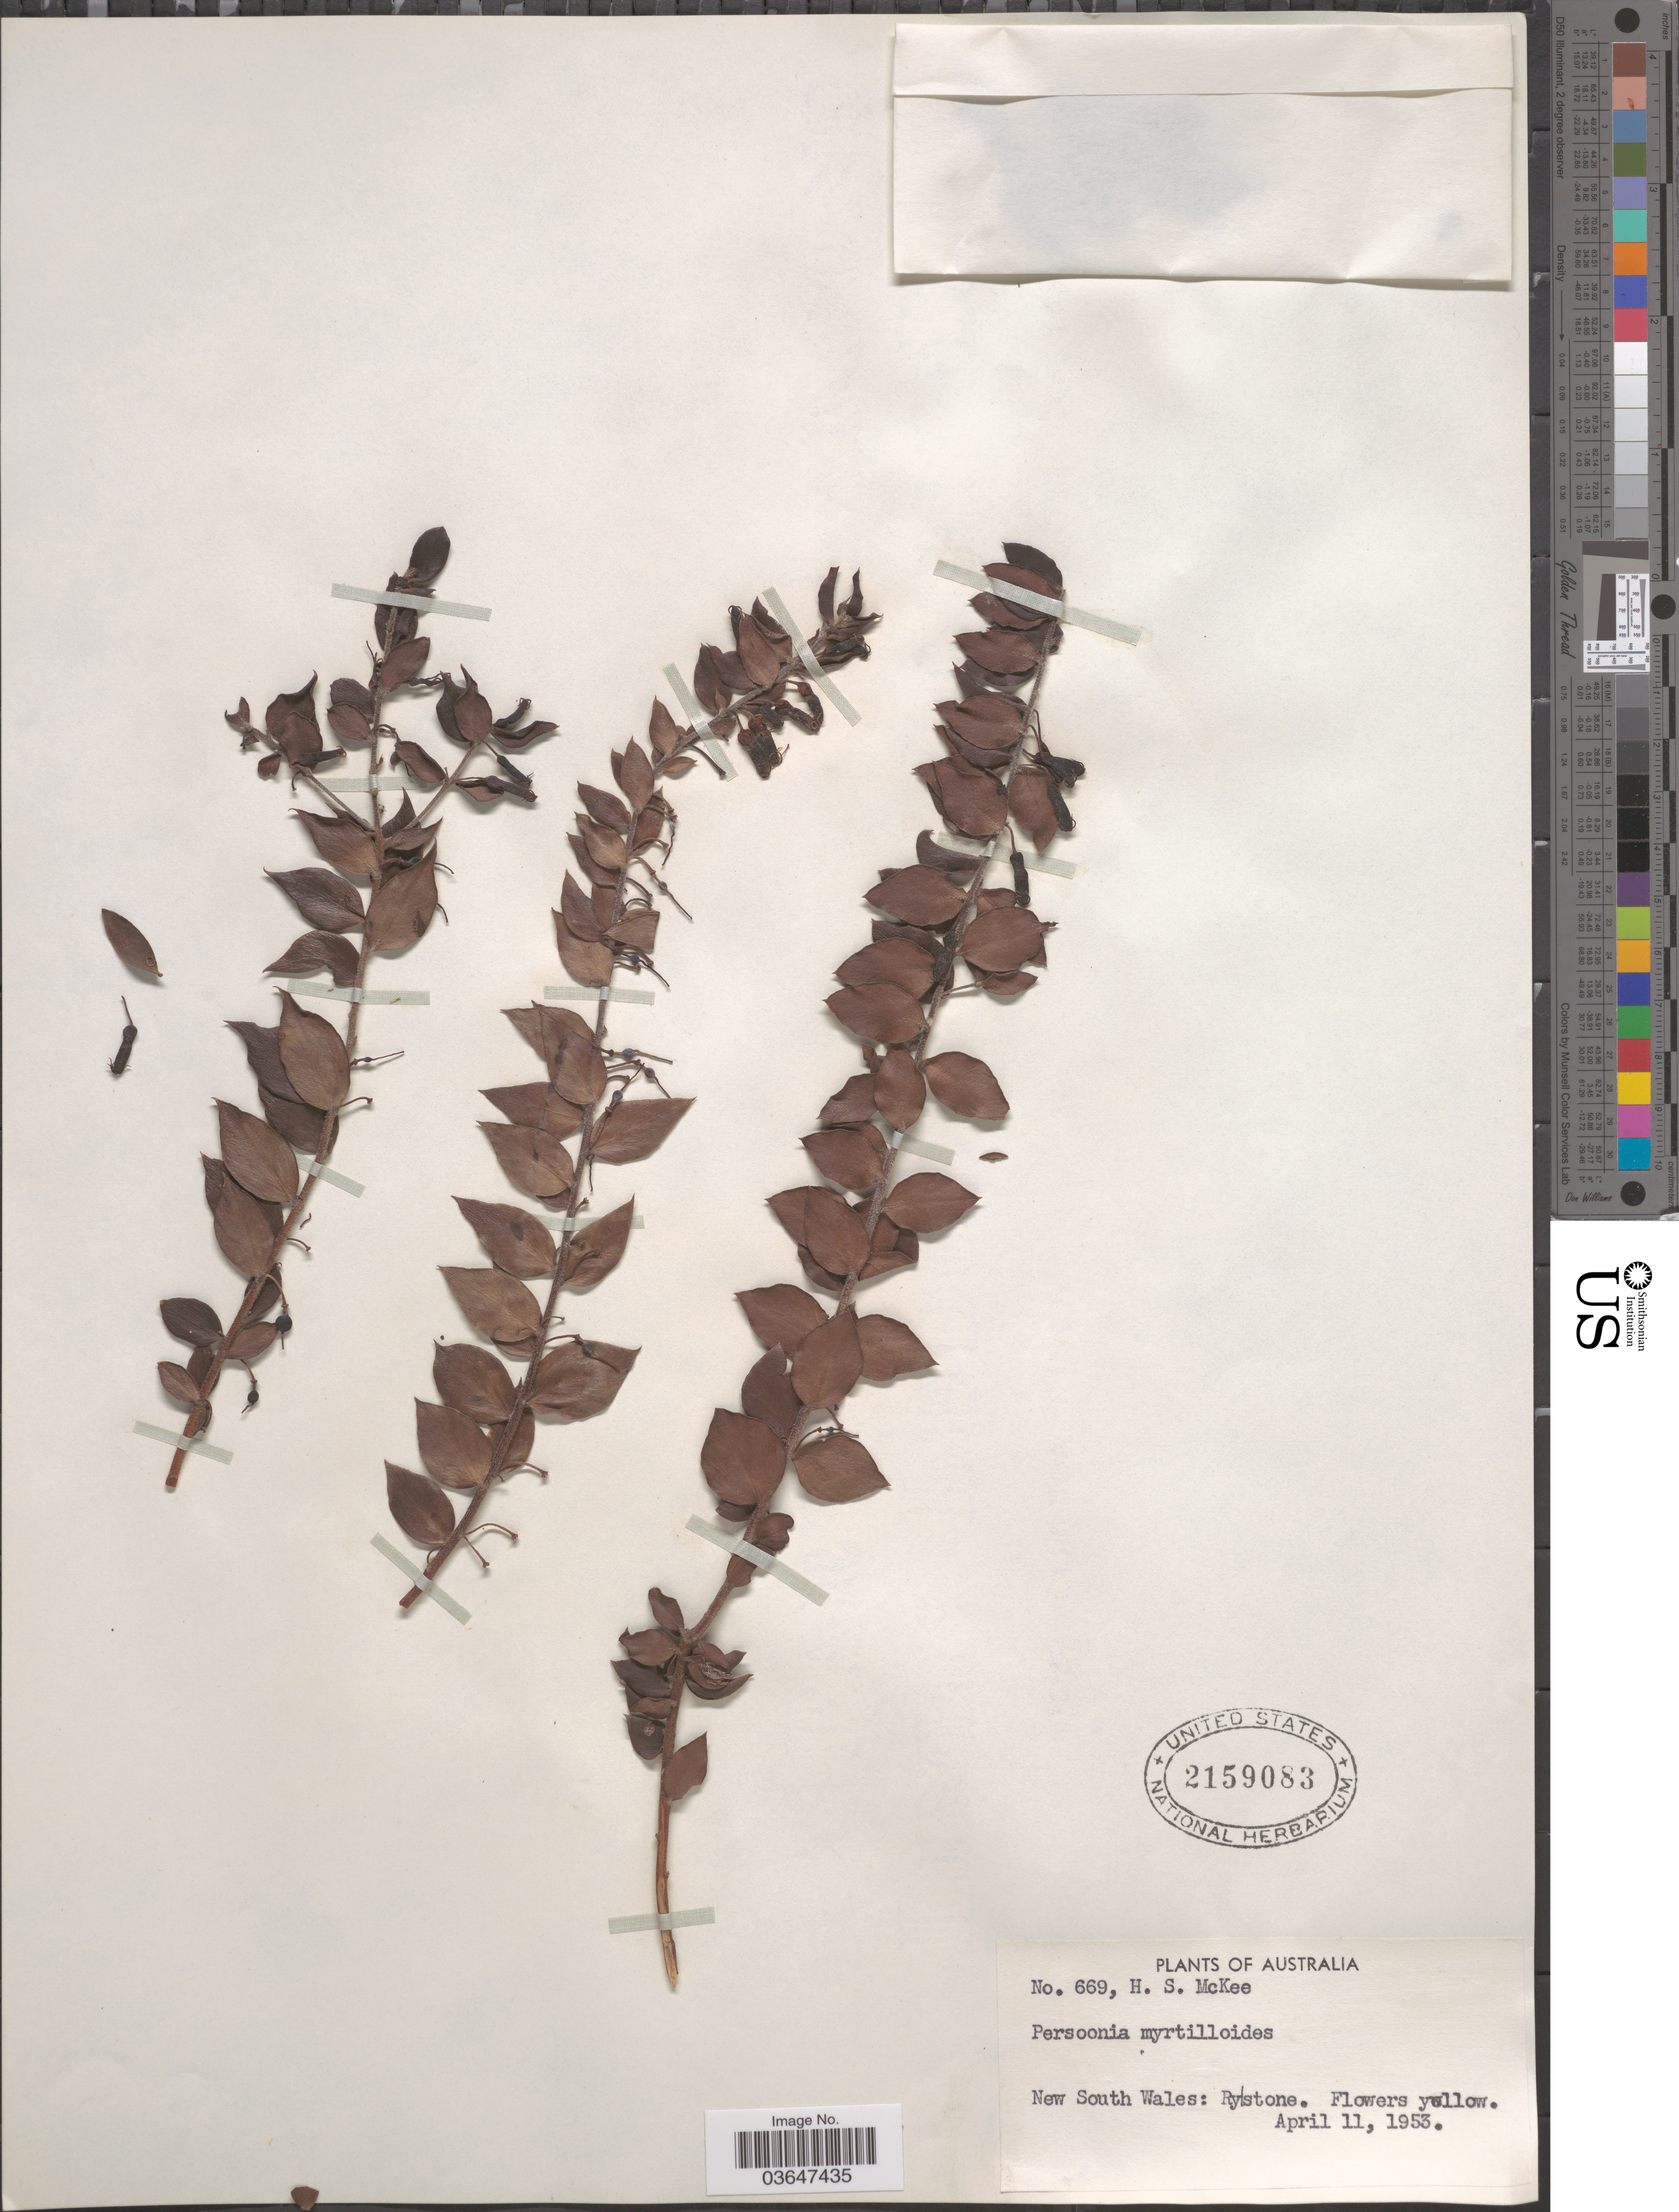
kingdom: Plantae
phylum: Tracheophyta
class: Magnoliopsida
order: Proteales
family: Proteaceae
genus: Persoonia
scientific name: Persoonia myrtilloides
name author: Sieber ex Schult.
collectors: H. S. McKee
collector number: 669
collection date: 1953-04-11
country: Australia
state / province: New South Wales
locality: Rylstone.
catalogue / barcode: US 2159083